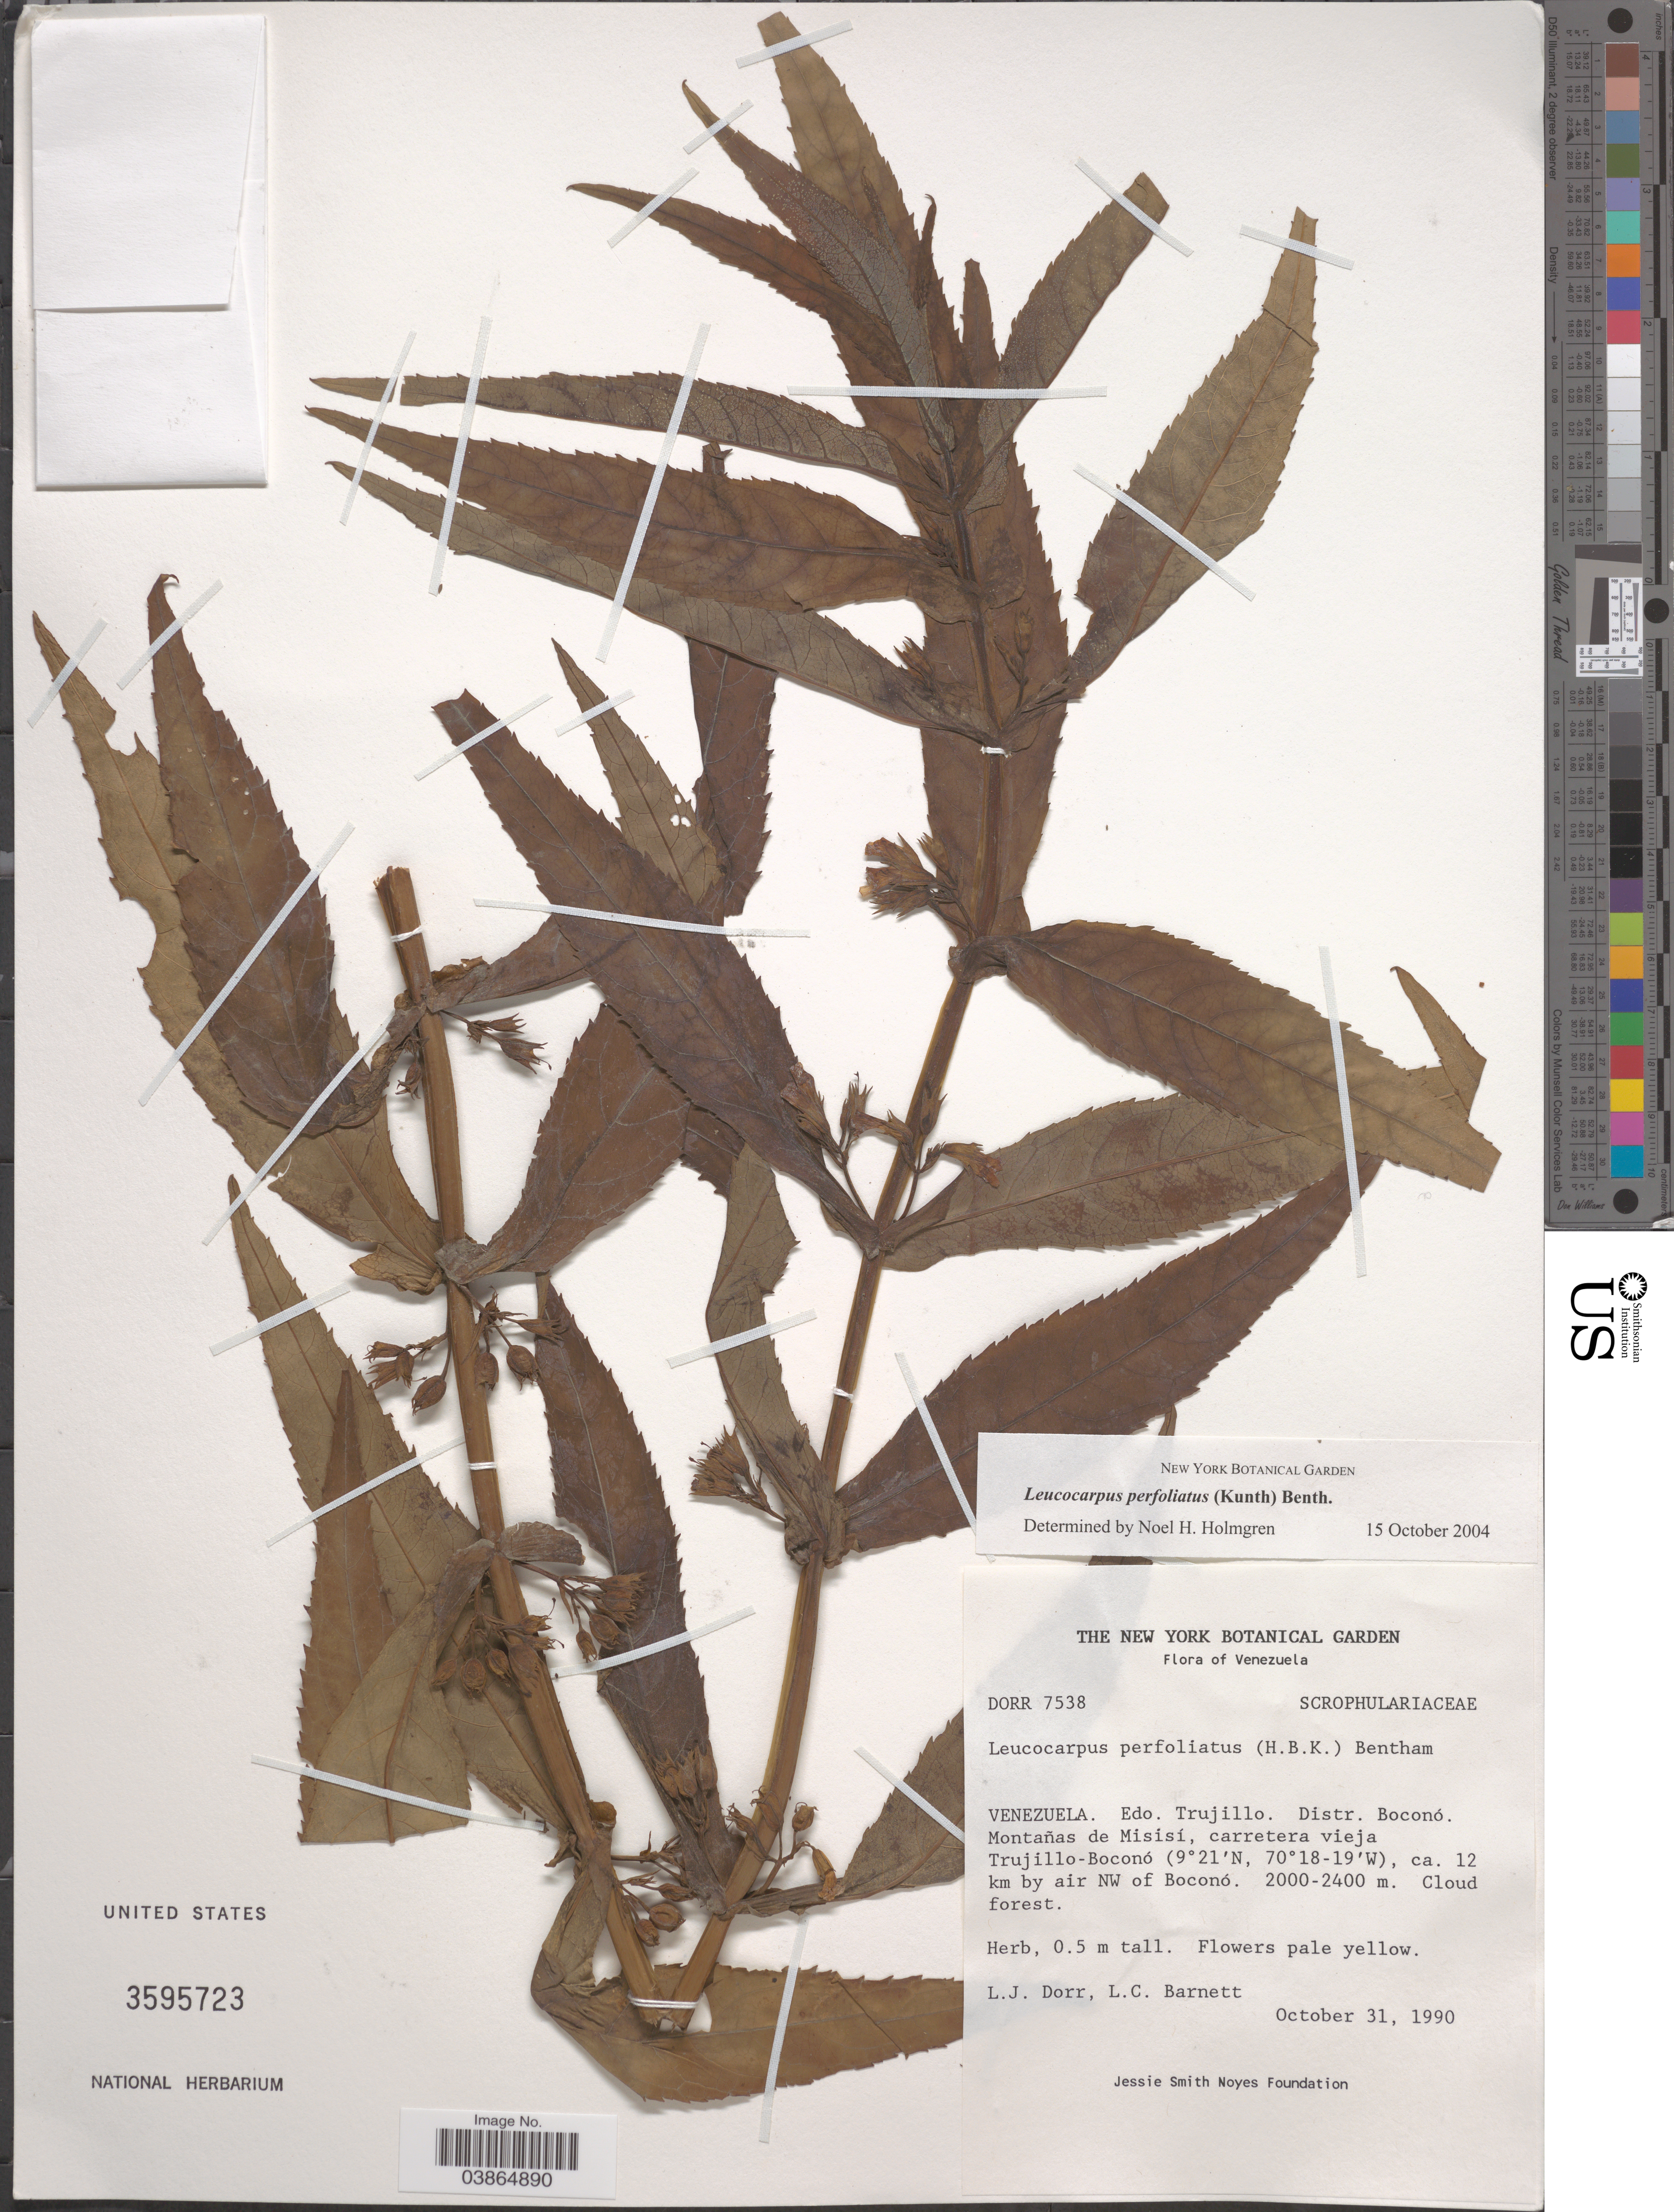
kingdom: Plantae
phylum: Tracheophyta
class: Magnoliopsida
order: Lamiales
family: Phrymaceae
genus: Leucocarpus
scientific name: Leucocarpus perfoliatus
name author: (Kunth) Benth.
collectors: L. J. Dorr & L. C. Barnett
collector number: DORR 7538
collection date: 1990-10-31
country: Venezuela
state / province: Trujillo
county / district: Boconó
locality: Montañas de Misisí, carretera vieja Trujillo-Boconó, ca. 12 km by air NW of Boconó.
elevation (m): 2000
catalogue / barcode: US 3595723